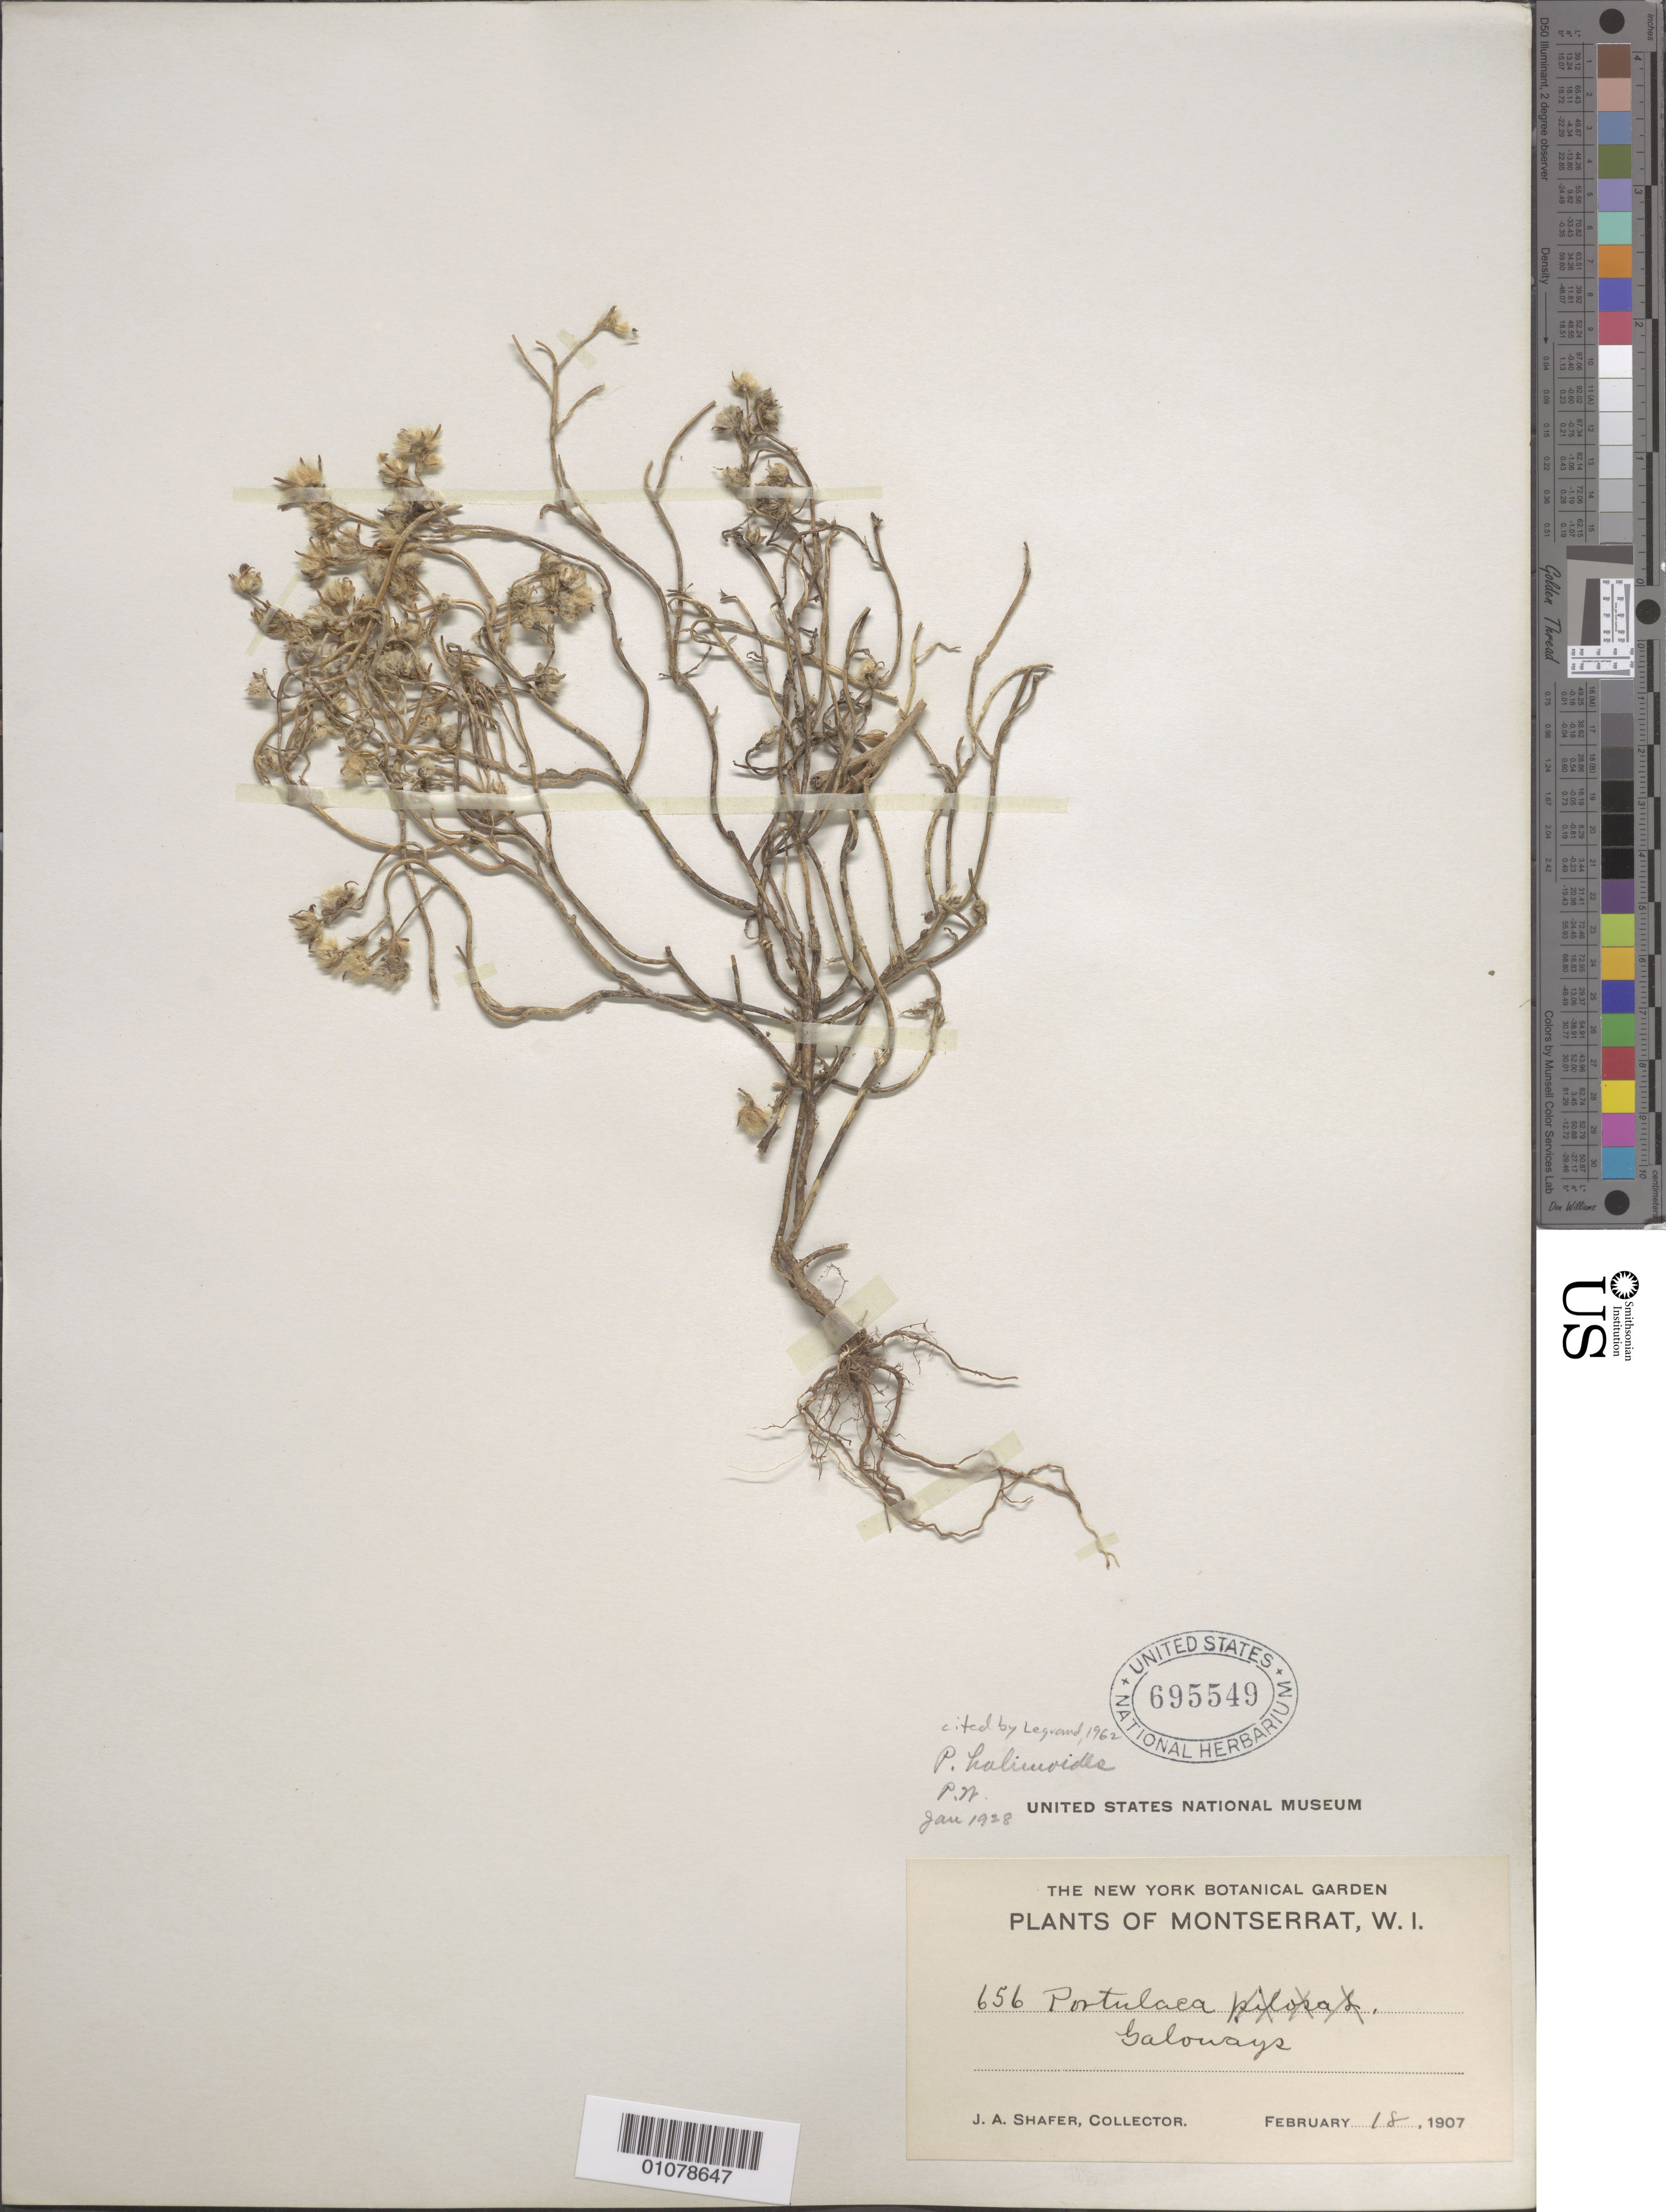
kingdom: Plantae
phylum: Tracheophyta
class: Magnoliopsida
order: Caryophyllales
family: Portulacaceae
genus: Portulaca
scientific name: Portulaca halimoides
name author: L.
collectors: J. A. Shafer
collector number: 656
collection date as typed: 18 Feb 1907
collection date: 1907-02-18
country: Montserrat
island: Montserrat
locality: Galoways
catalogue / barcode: US 695549